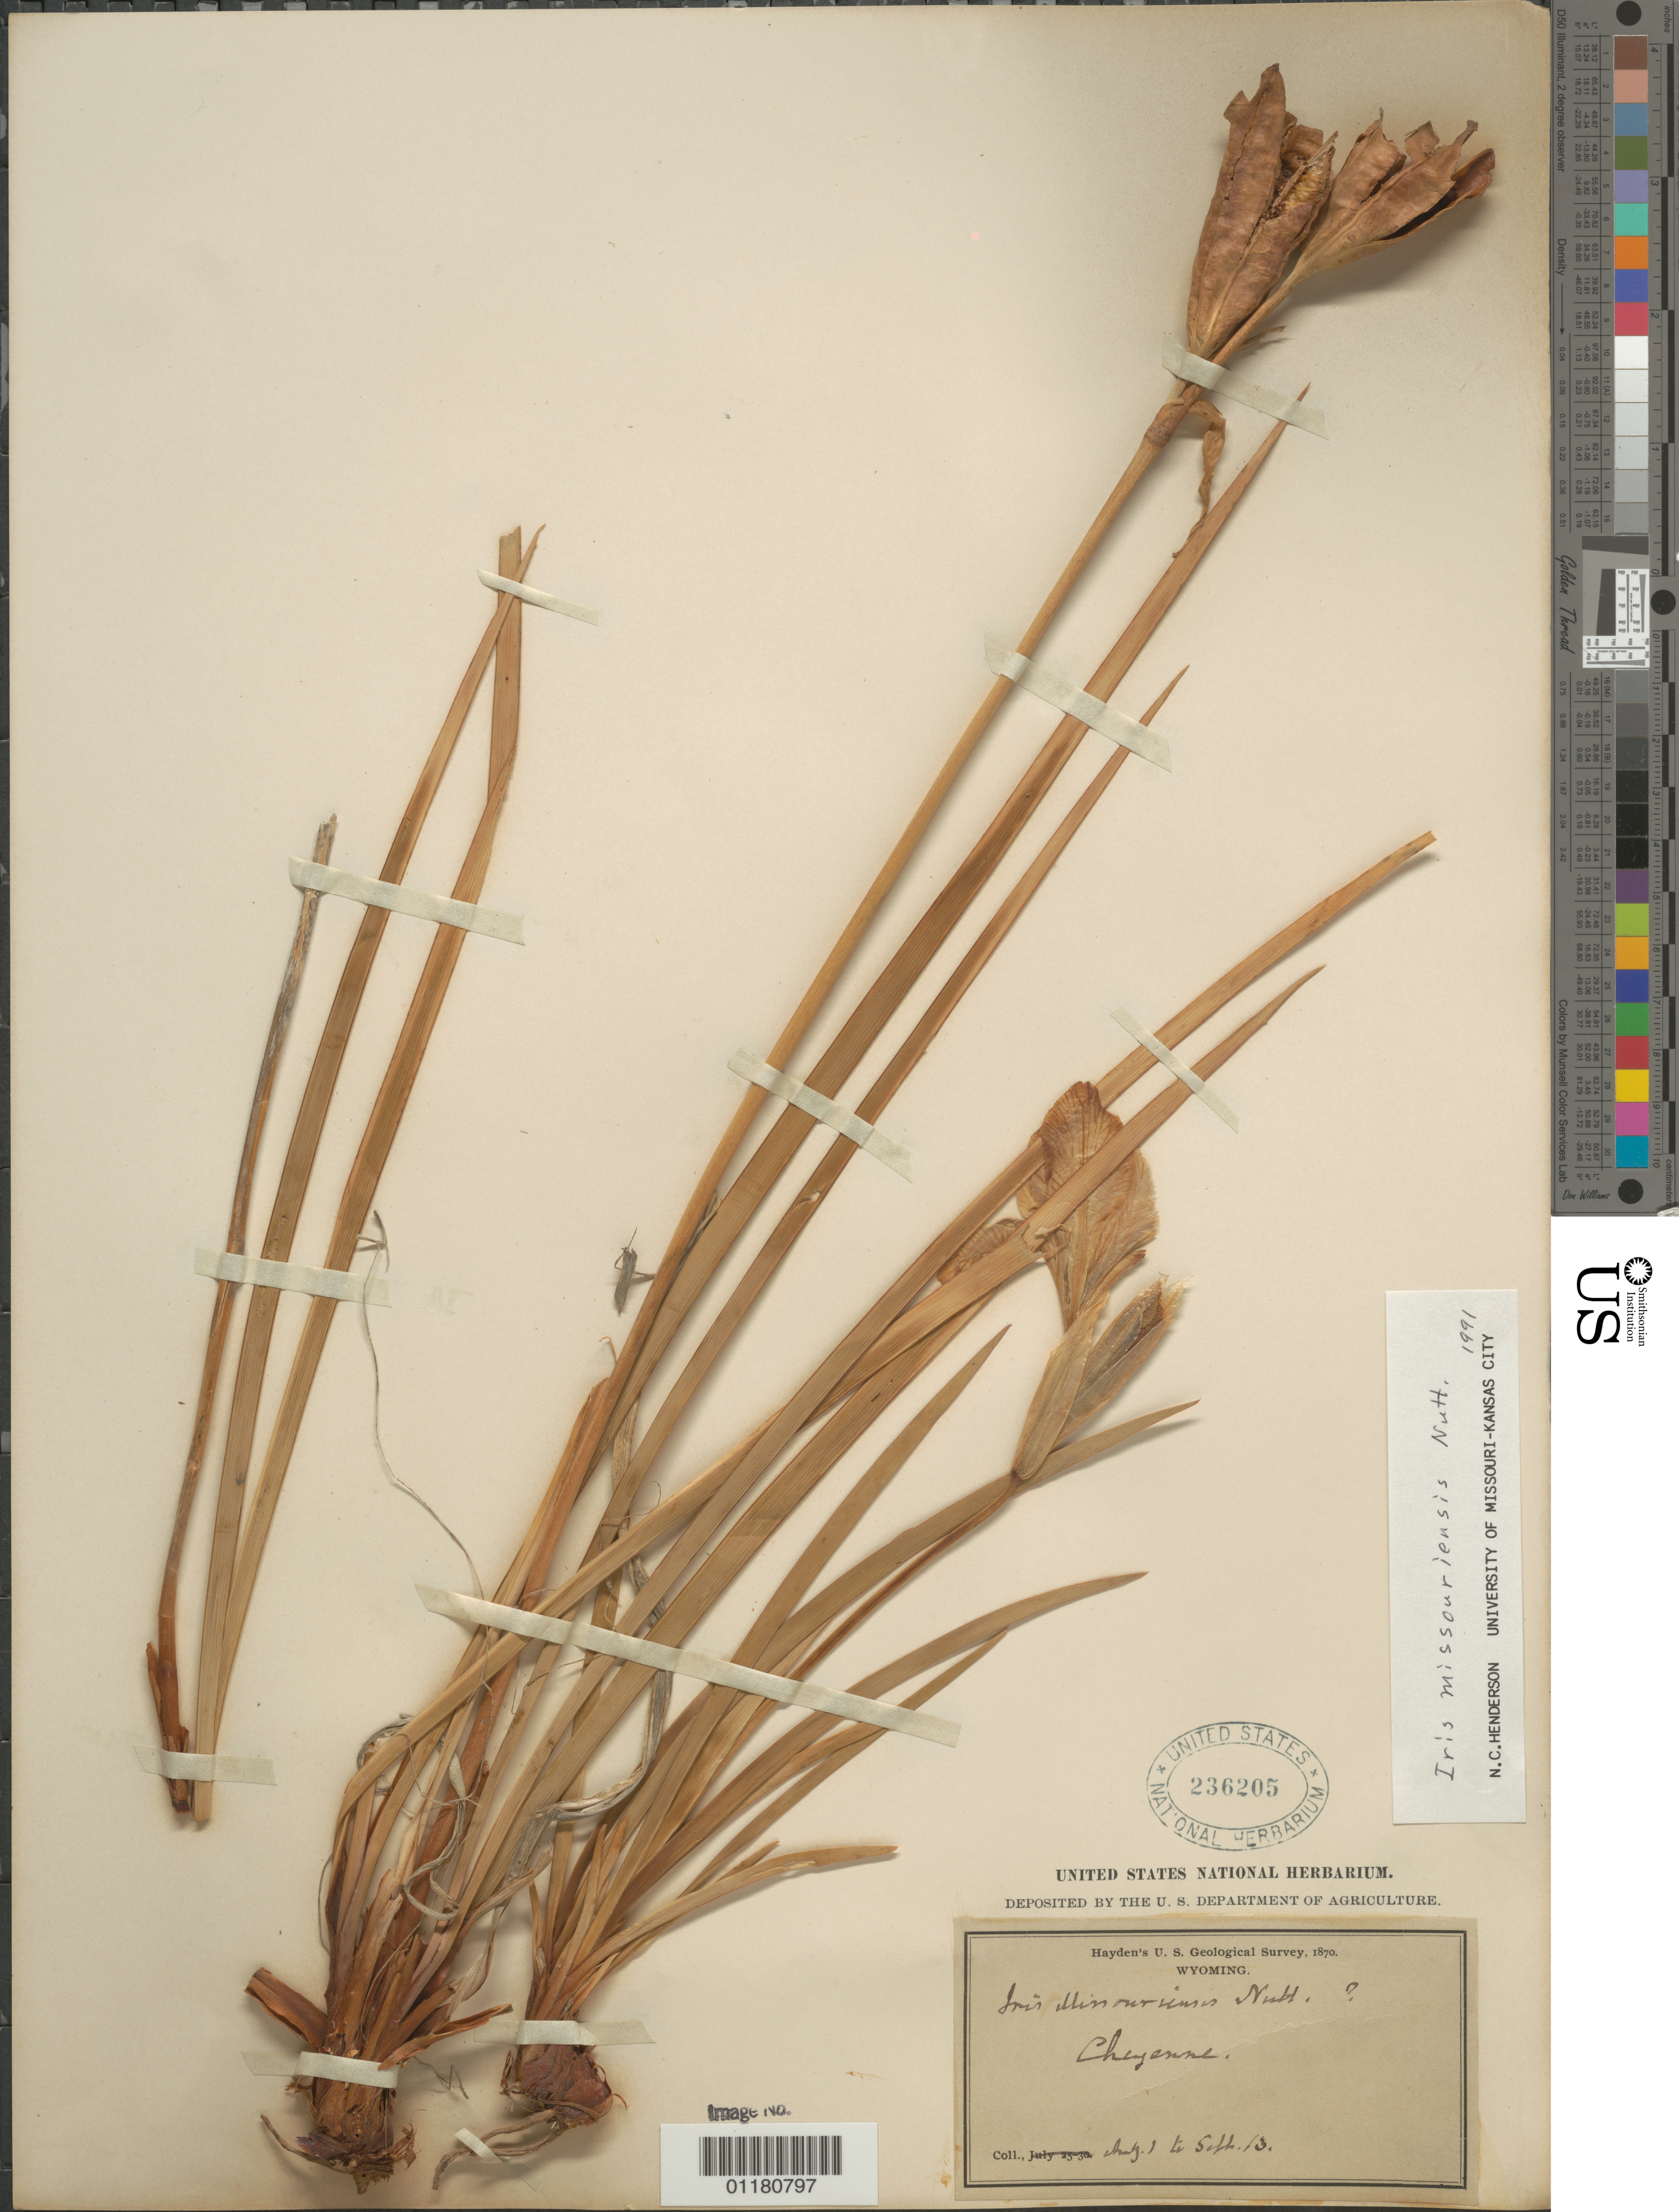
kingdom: Plantae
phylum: Tracheophyta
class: Liliopsida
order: Asparagales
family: Iridaceae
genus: Iris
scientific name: Iris missouriensis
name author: Nutt.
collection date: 1870-08-01/1870-09-13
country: United States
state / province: Wyoming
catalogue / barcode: US 236205